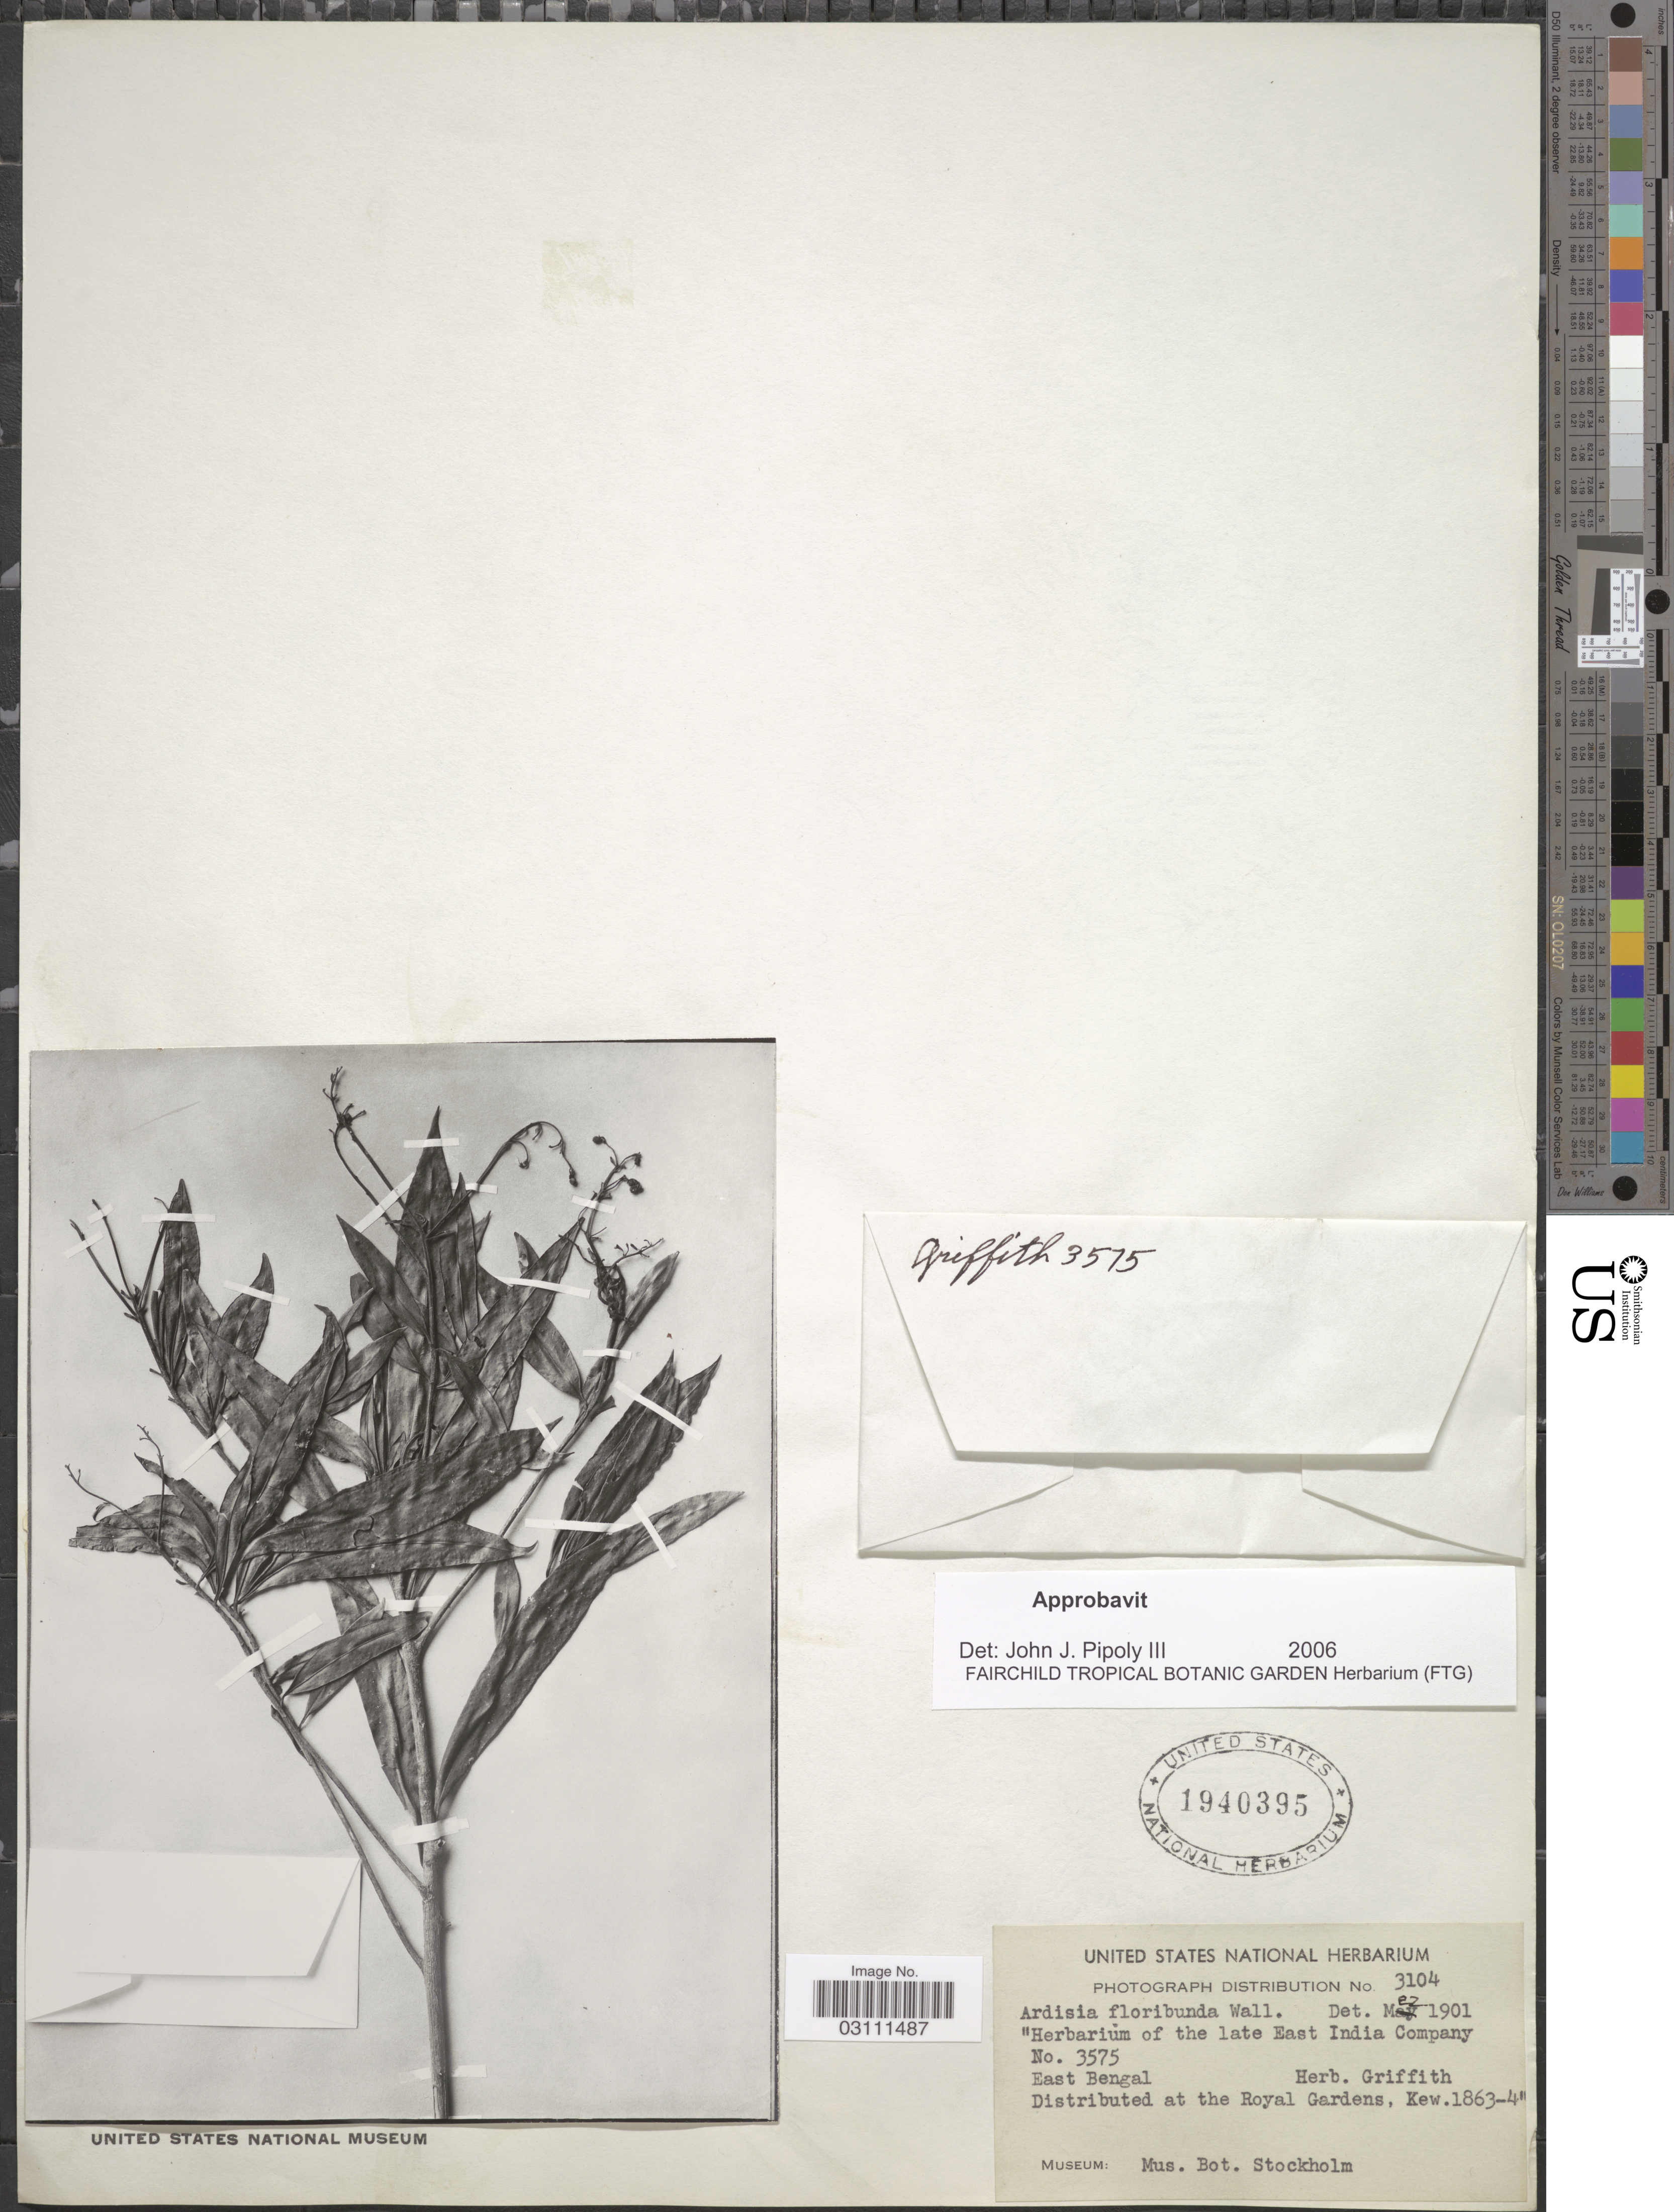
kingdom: Plantae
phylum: Tracheophyta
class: Magnoliopsida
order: Ericales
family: Primulaceae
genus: Ardisia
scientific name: Ardisia floribunda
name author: Wall. in Roxb.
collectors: ex herb. Griffith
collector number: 3575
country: India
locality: East Bengal.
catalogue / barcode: US 1940395